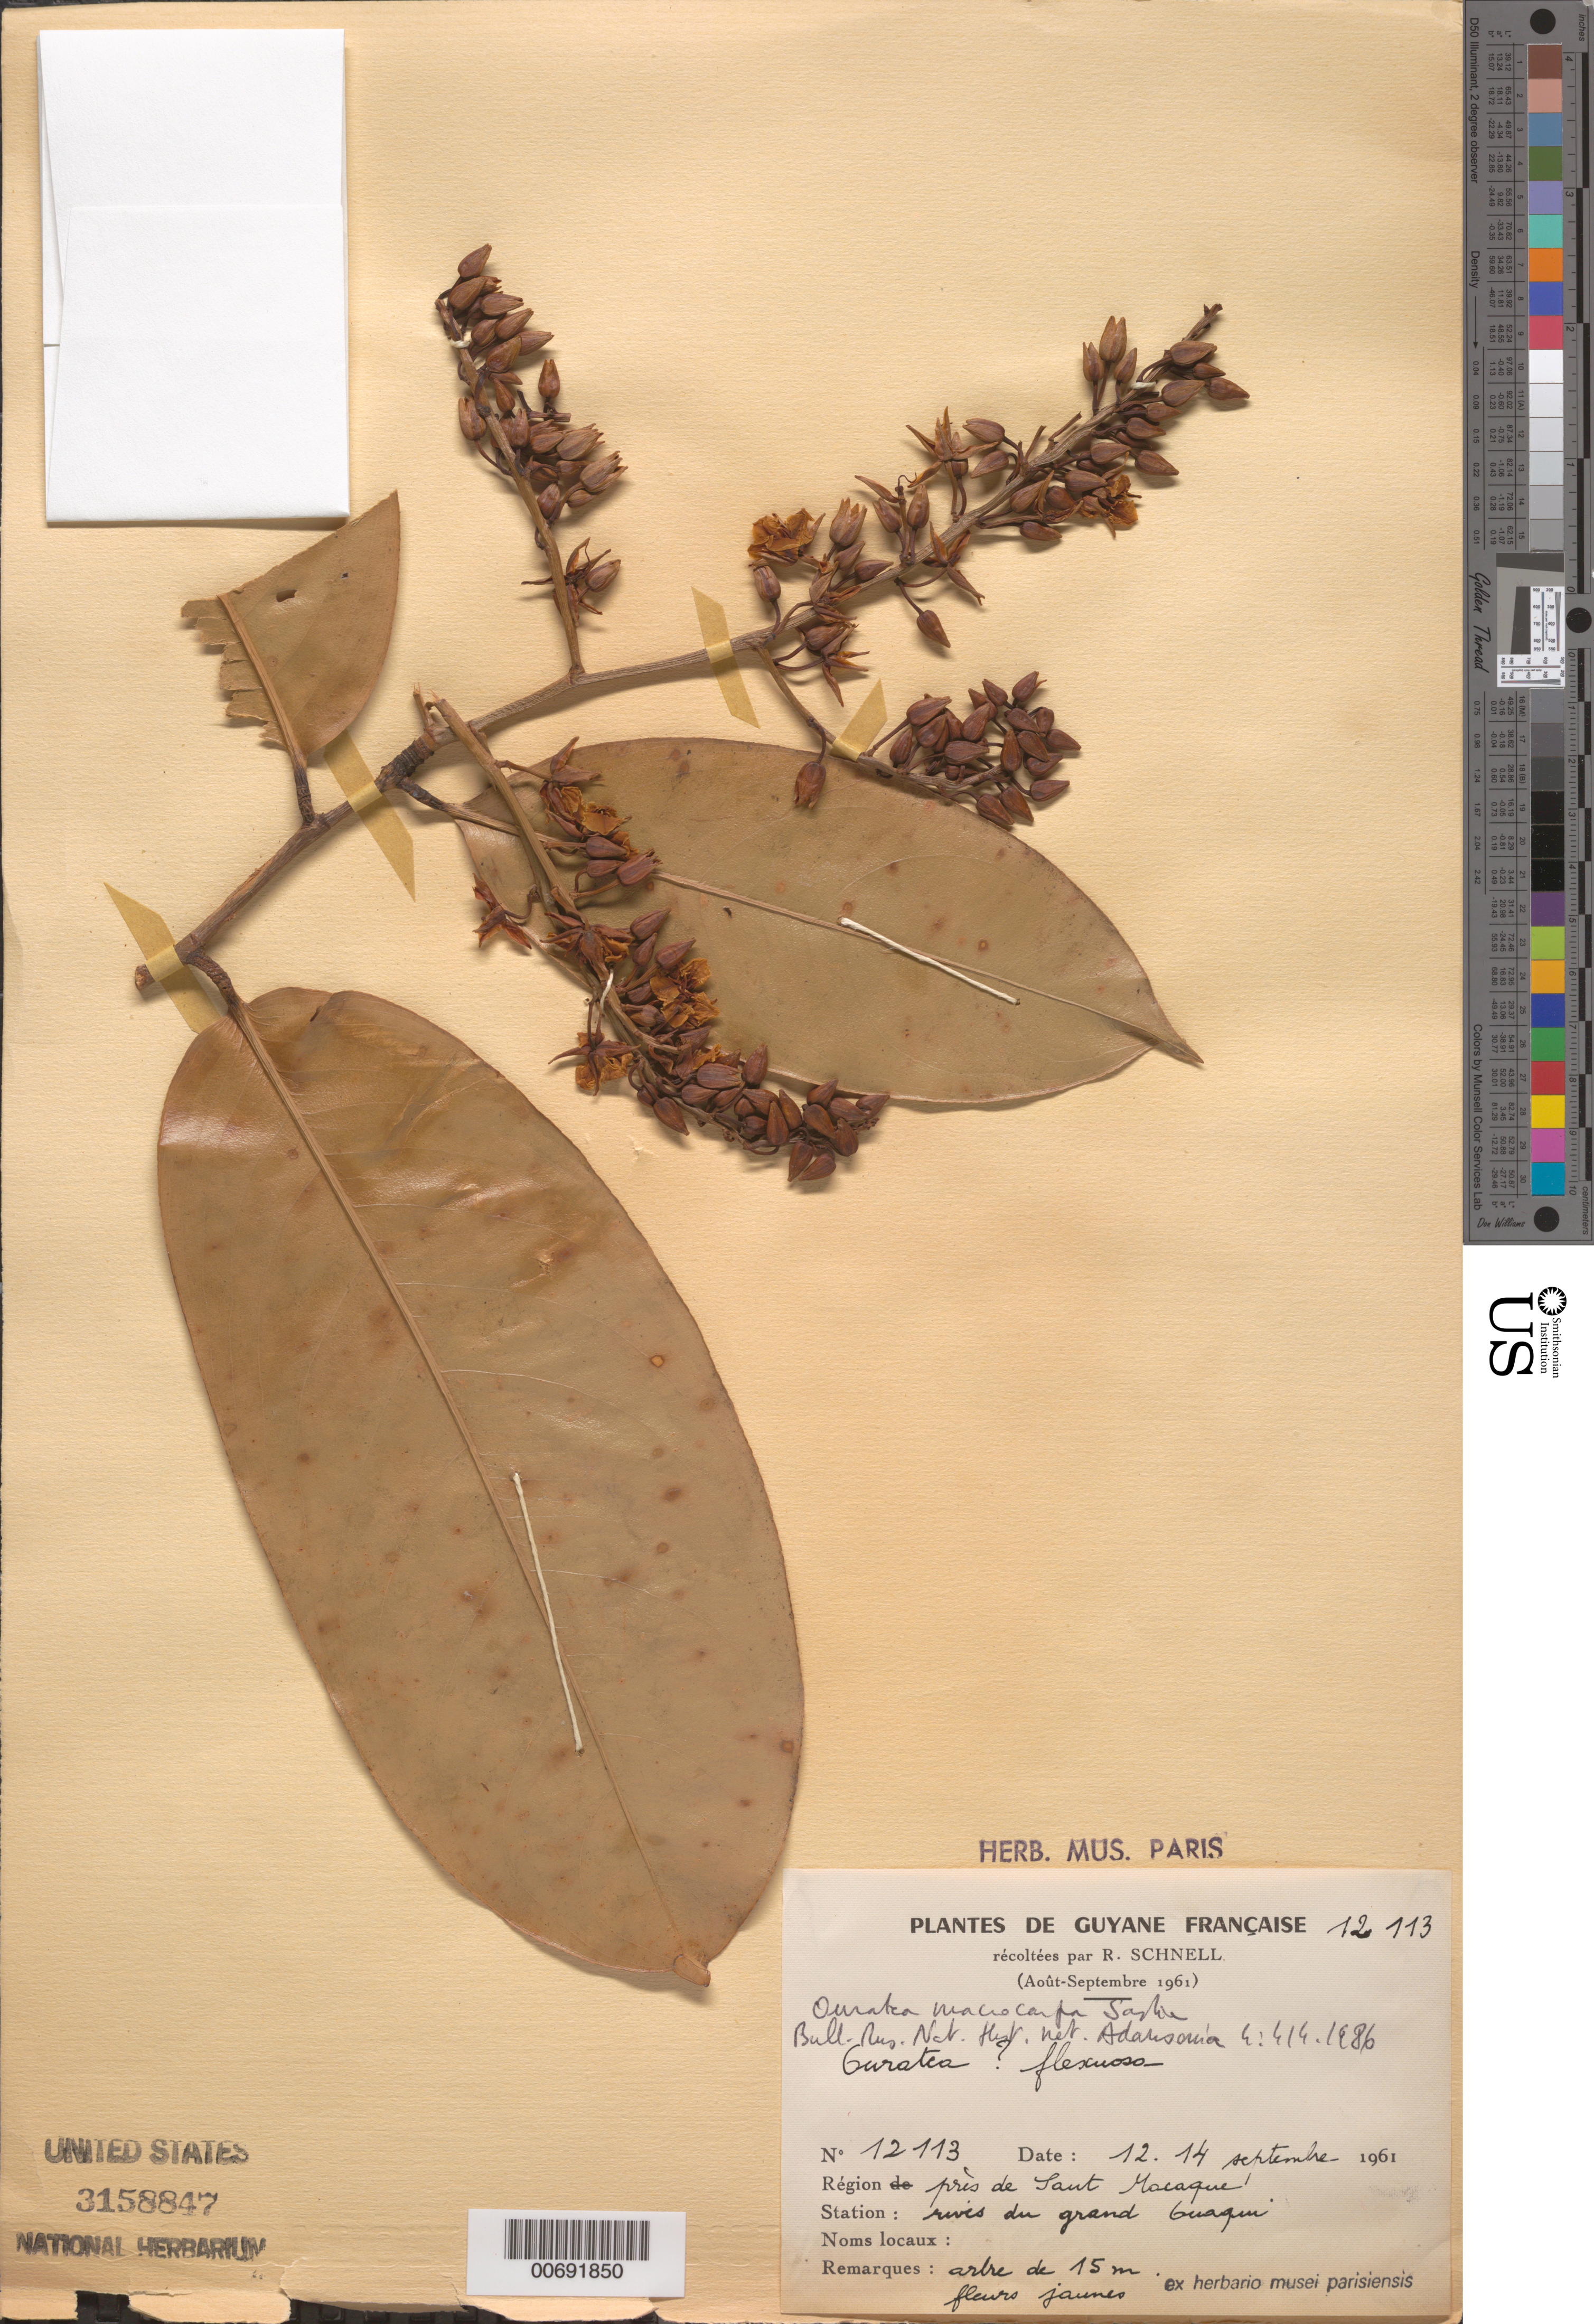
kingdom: Plantae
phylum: Tracheophyta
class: Magnoliopsida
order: Malpighiales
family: Ochnaceae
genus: Ouratea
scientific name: Ouratea macrocarpa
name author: Sastre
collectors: R. A. Schnell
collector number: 12113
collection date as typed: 12-Sep-61 to 14-Sep-61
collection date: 1961-09-12/1961-09-14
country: French Guiana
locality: Saut Macaque, rives du Grand Ouaqui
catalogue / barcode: US 3158847